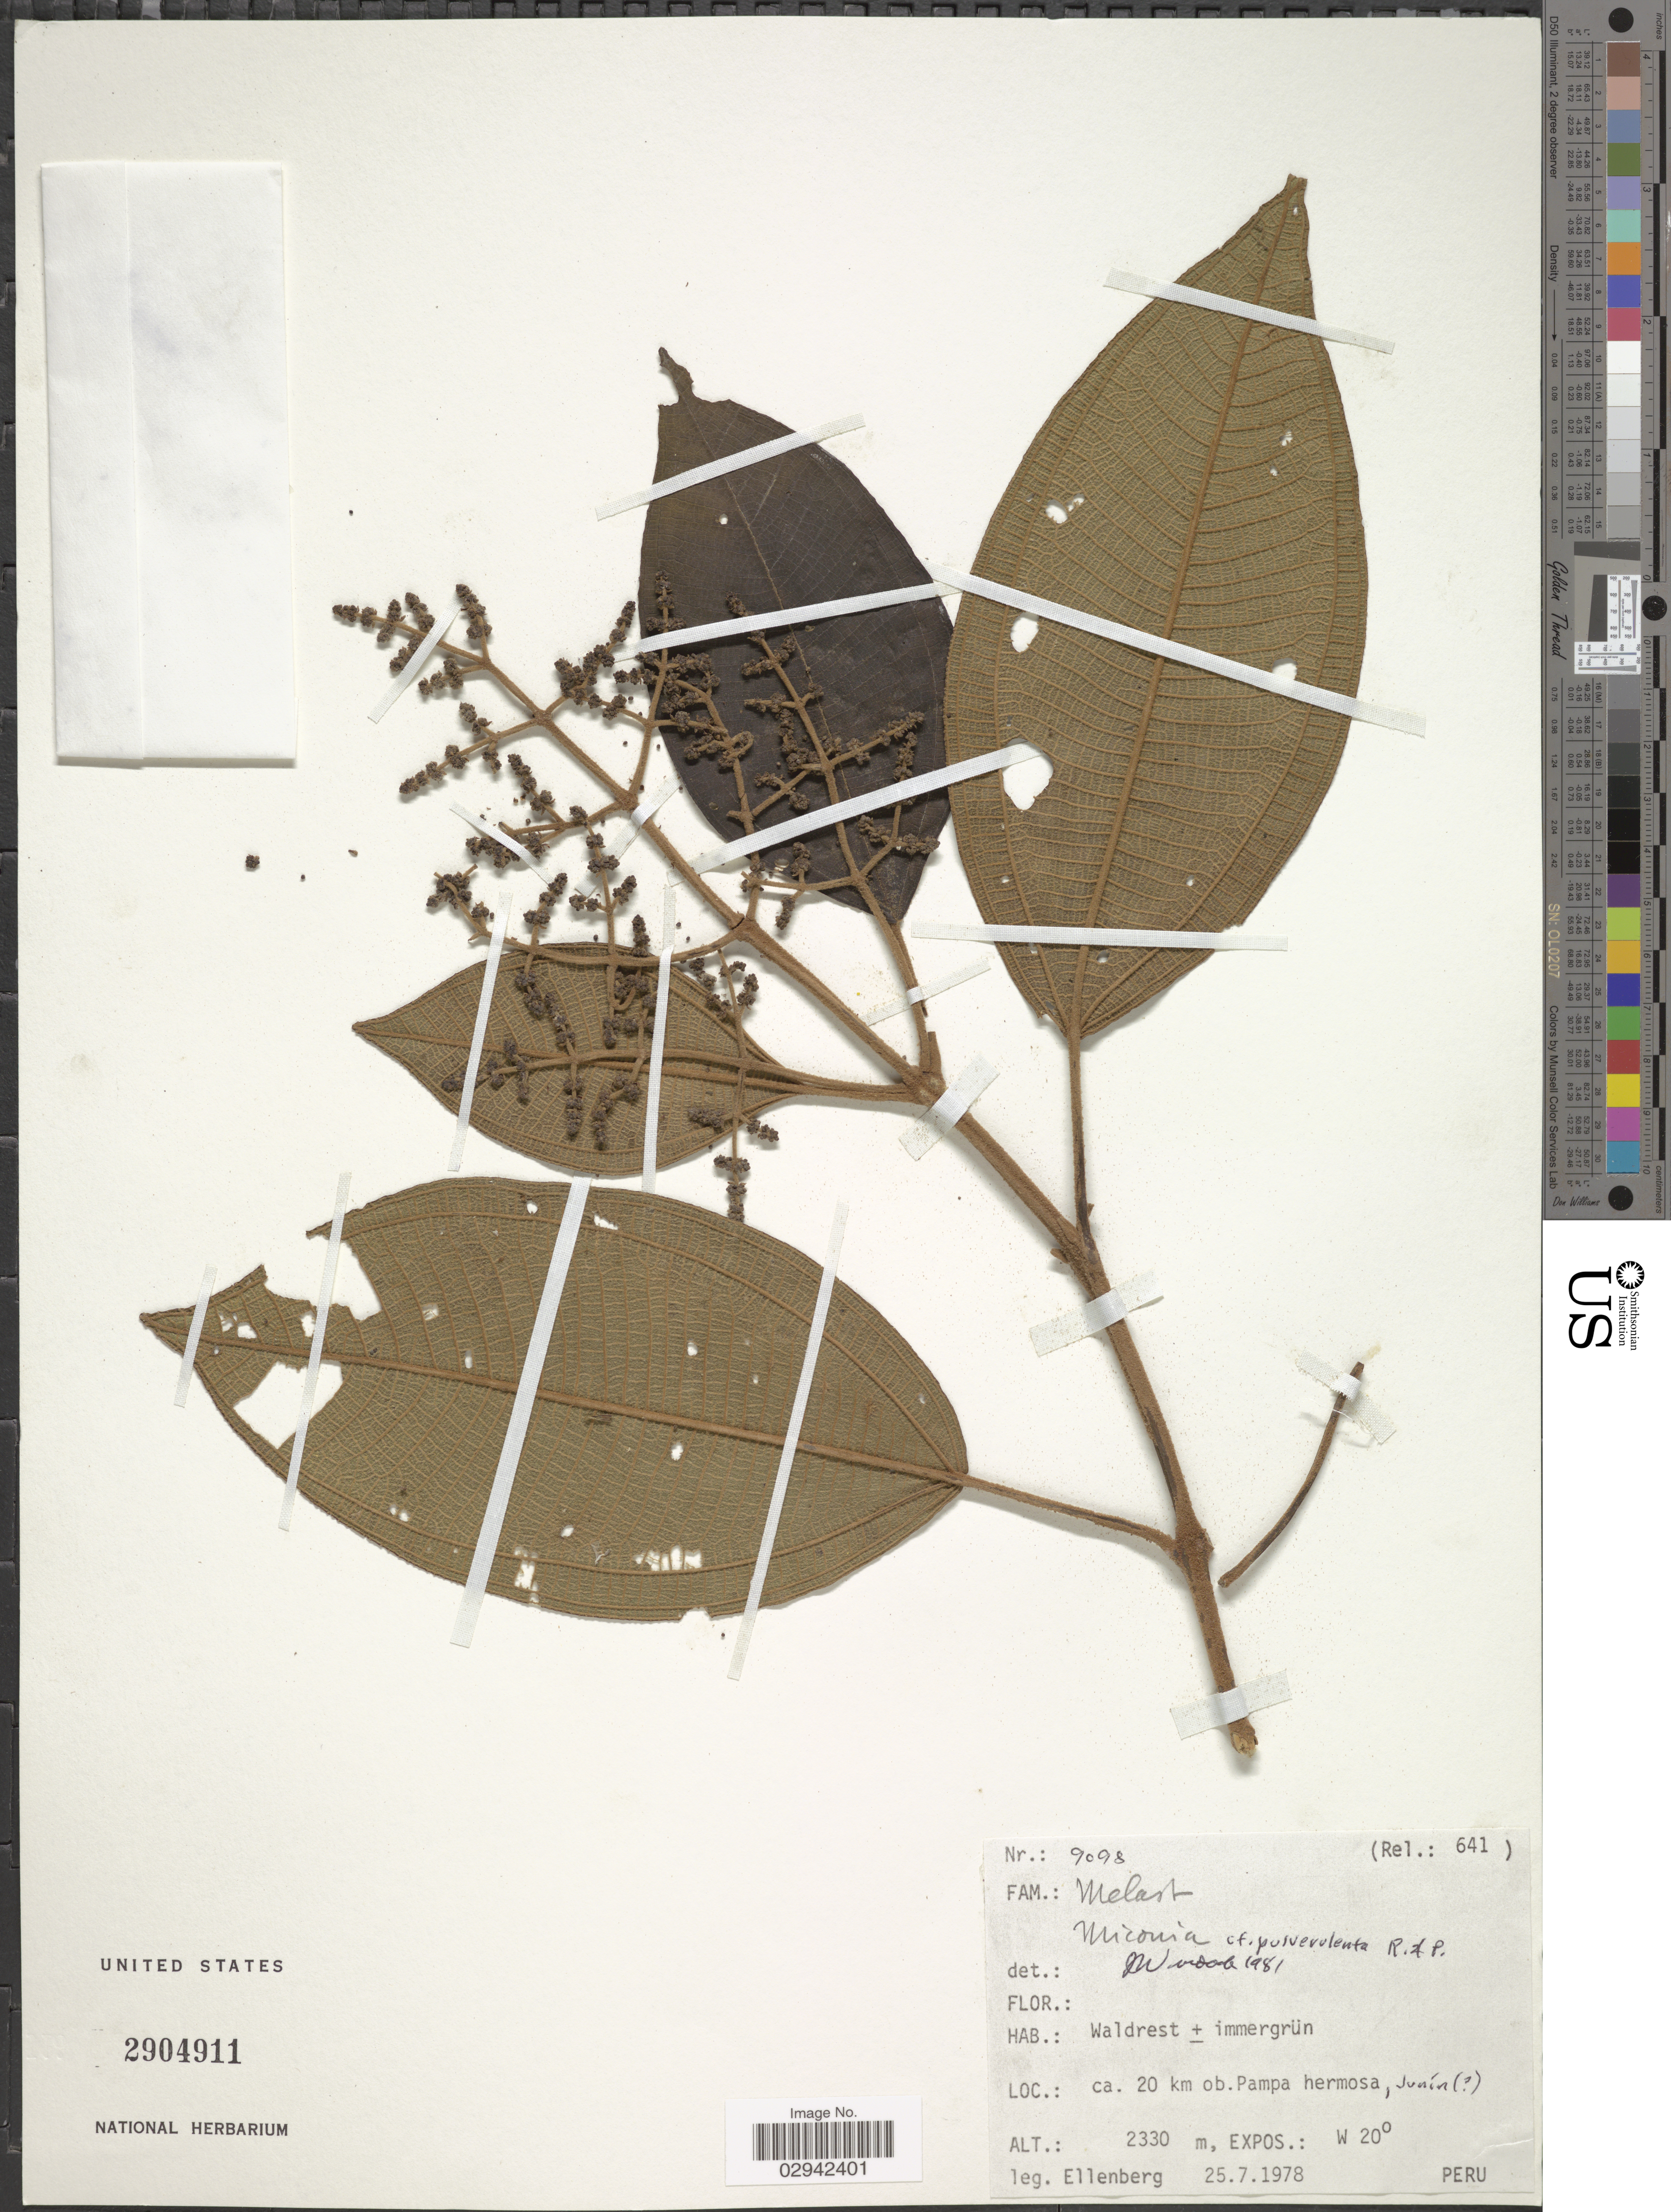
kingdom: Plantae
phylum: Tracheophyta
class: Magnoliopsida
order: Myrtales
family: Melastomataceae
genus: Miconia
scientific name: Miconia pulverulenta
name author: Ruiz & Pav.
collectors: Ellenberg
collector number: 9098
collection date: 1978-07-25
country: Peru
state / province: Junín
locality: Ca. 20 km. ob. Pampa hermosa.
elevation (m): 2330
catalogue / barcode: US 2904911